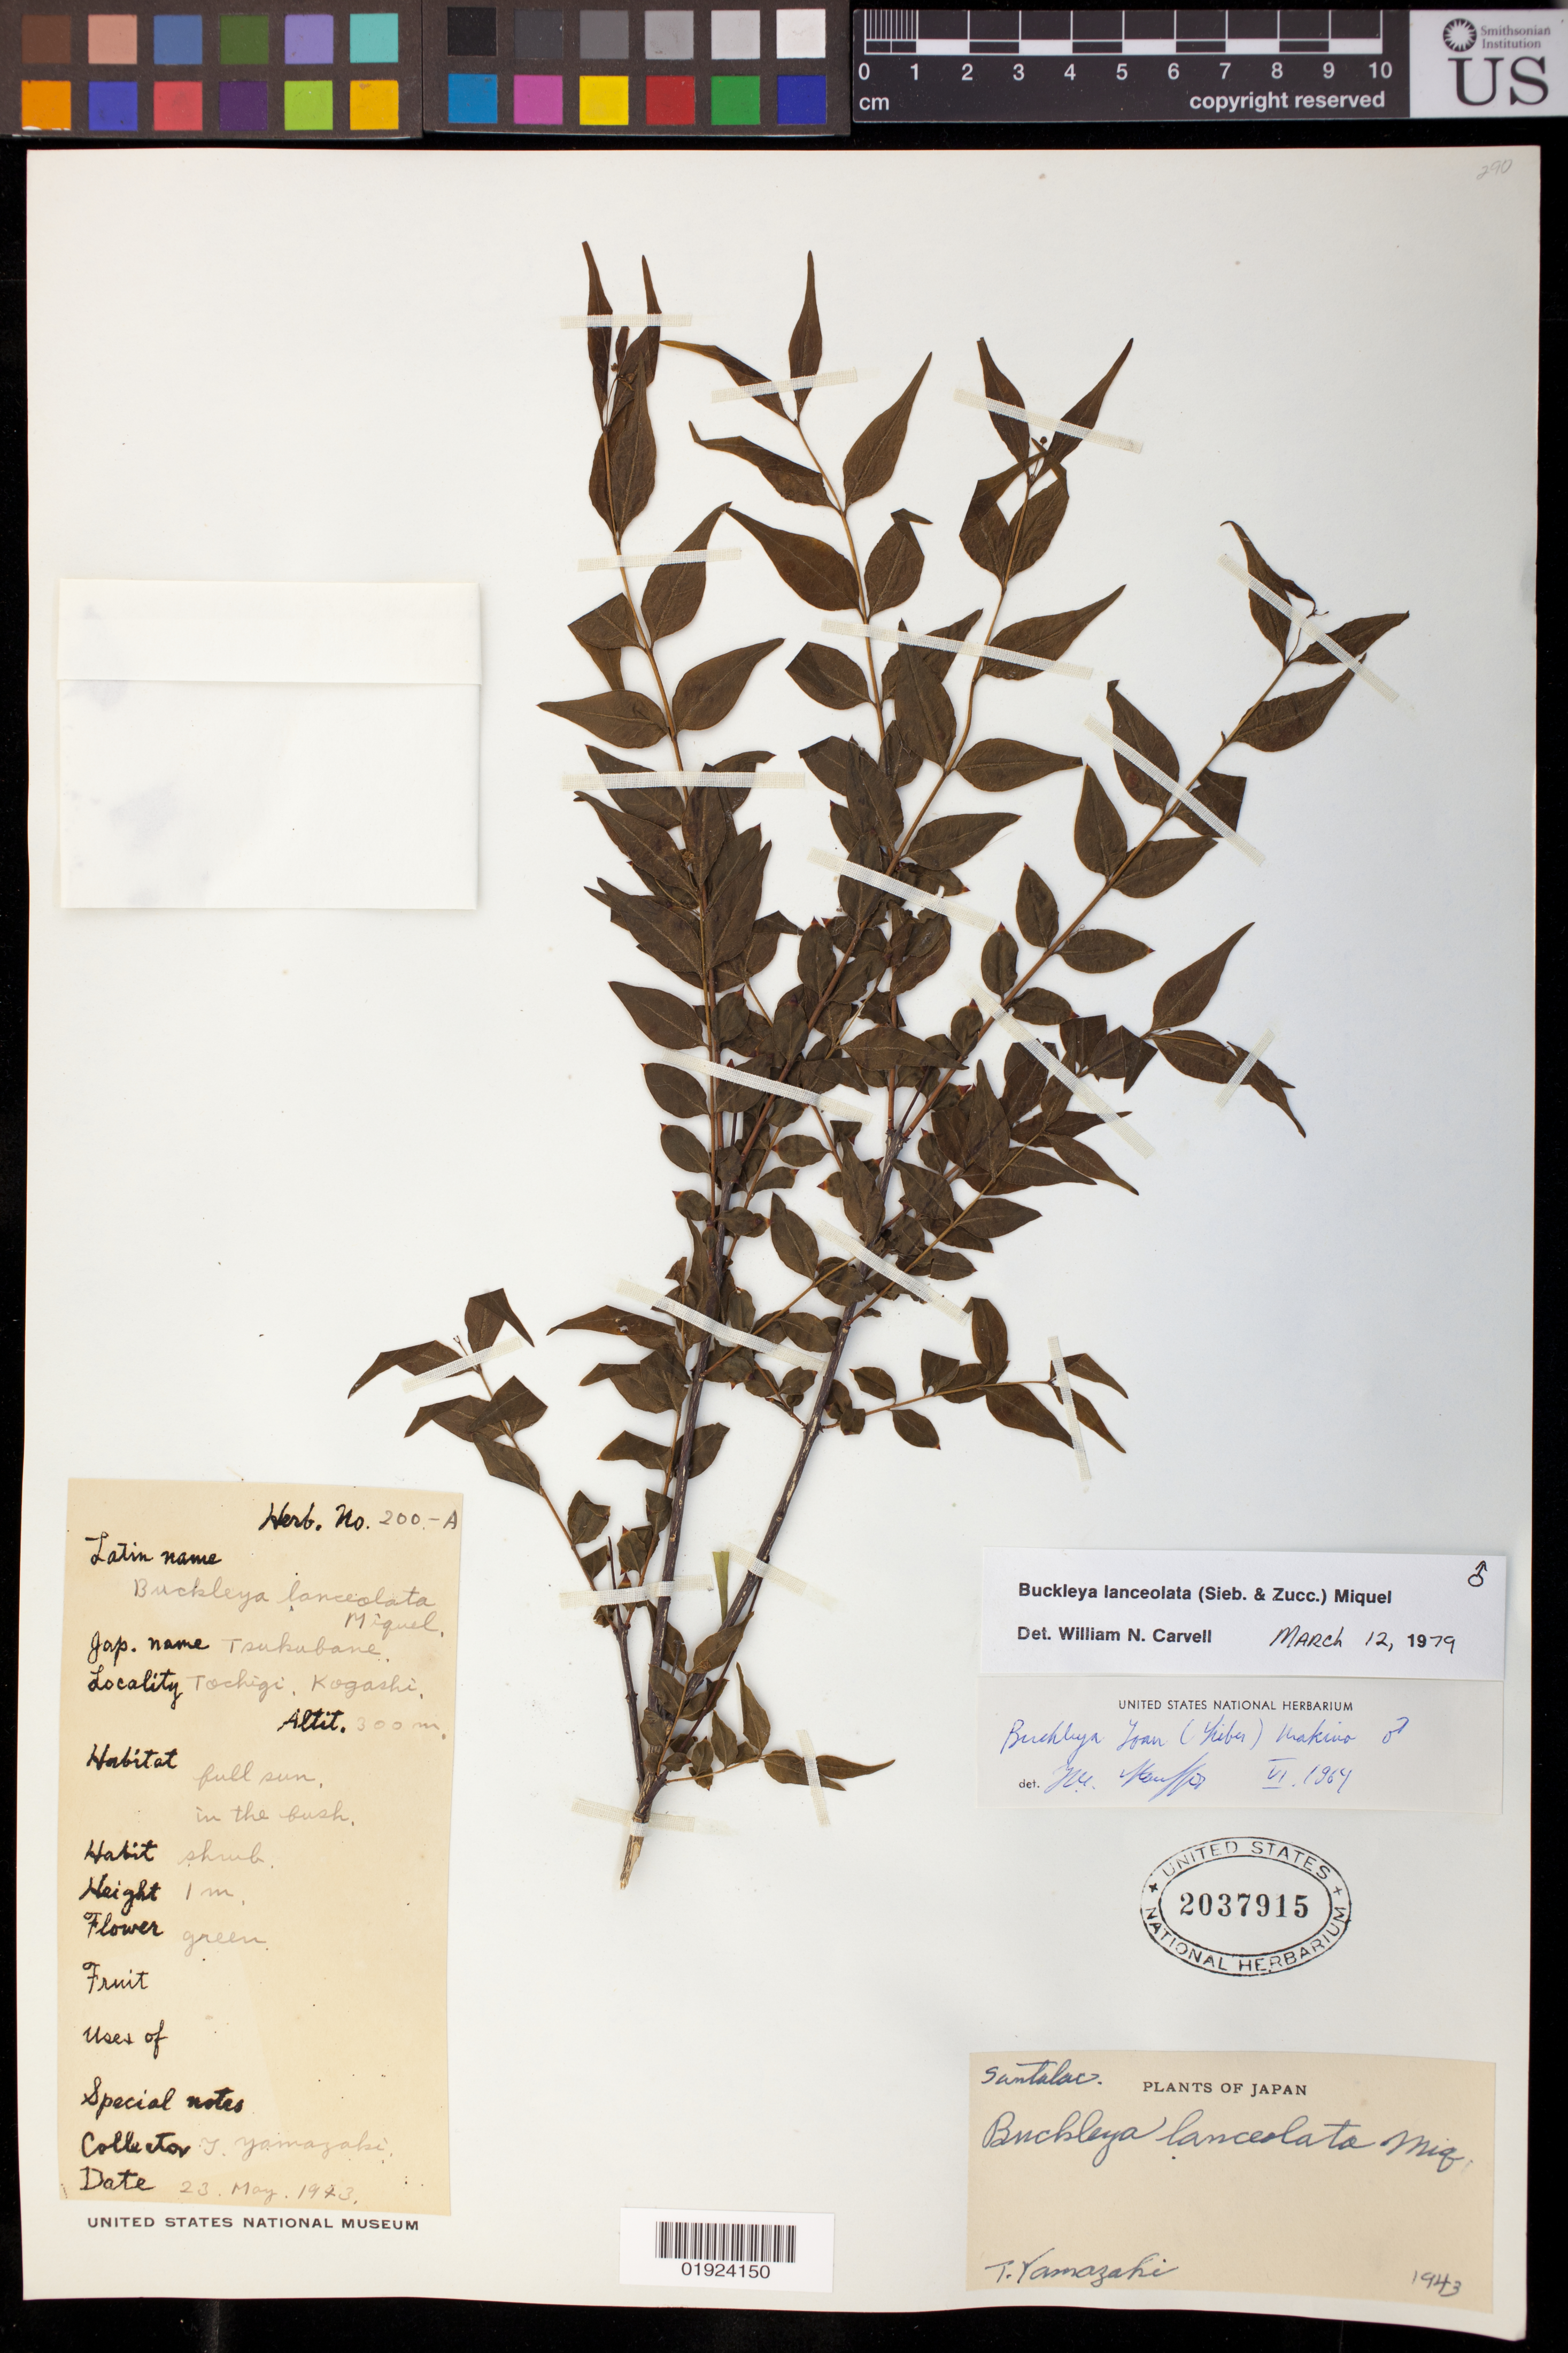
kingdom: Plantae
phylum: Tracheophyta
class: Magnoliopsida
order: Santalales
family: Thesiaceae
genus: Buckleya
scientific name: Buckleya lanceolata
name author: (Siebold & Zucc.) Miq.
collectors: T. Yamazaki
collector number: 200A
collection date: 1943-05-23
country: Japan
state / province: Totigi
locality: Kogashi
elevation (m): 300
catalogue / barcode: US 2037915